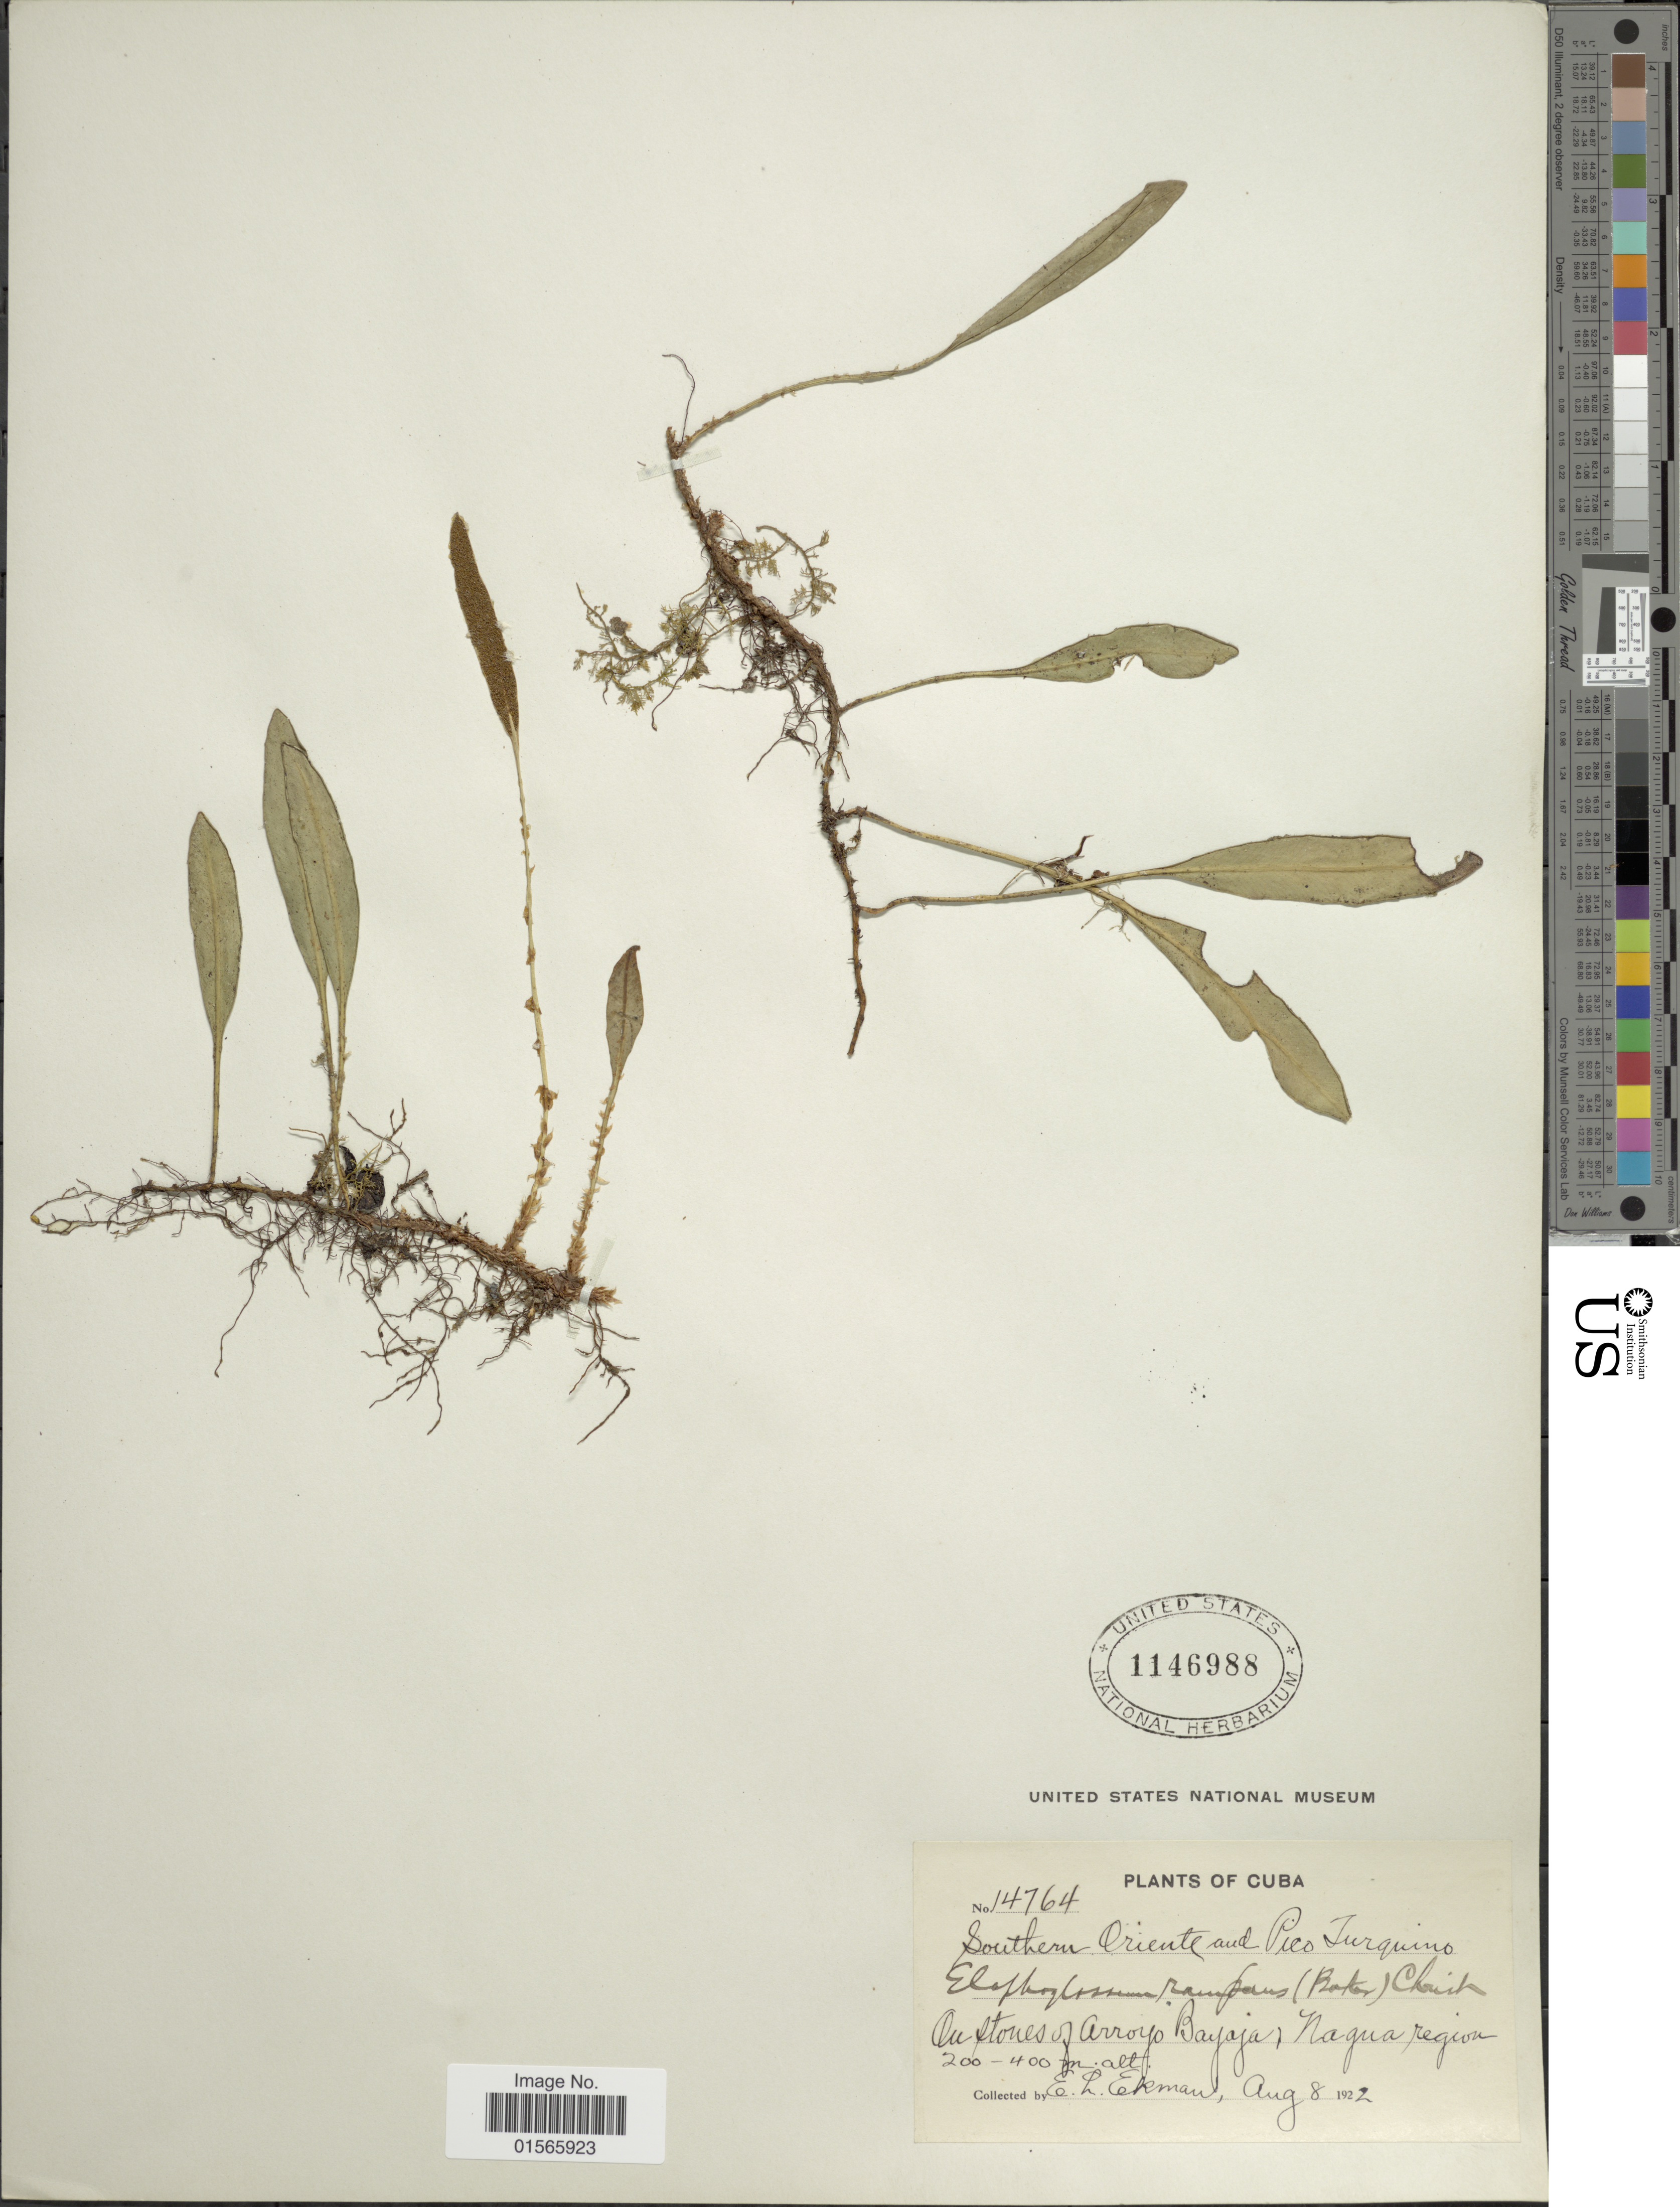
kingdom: Plantae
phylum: Tracheophyta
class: Polypodiopsida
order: Polypodiales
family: Dryopteridaceae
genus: Elaphoglossum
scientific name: Elaphoglossum revolutum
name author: (Liebm.) T. Moore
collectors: E. L. Ekman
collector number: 14764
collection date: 1922-08-08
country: Cuba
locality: On stones of Arroyo Bauaja, Nagua region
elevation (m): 200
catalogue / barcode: US 1146988